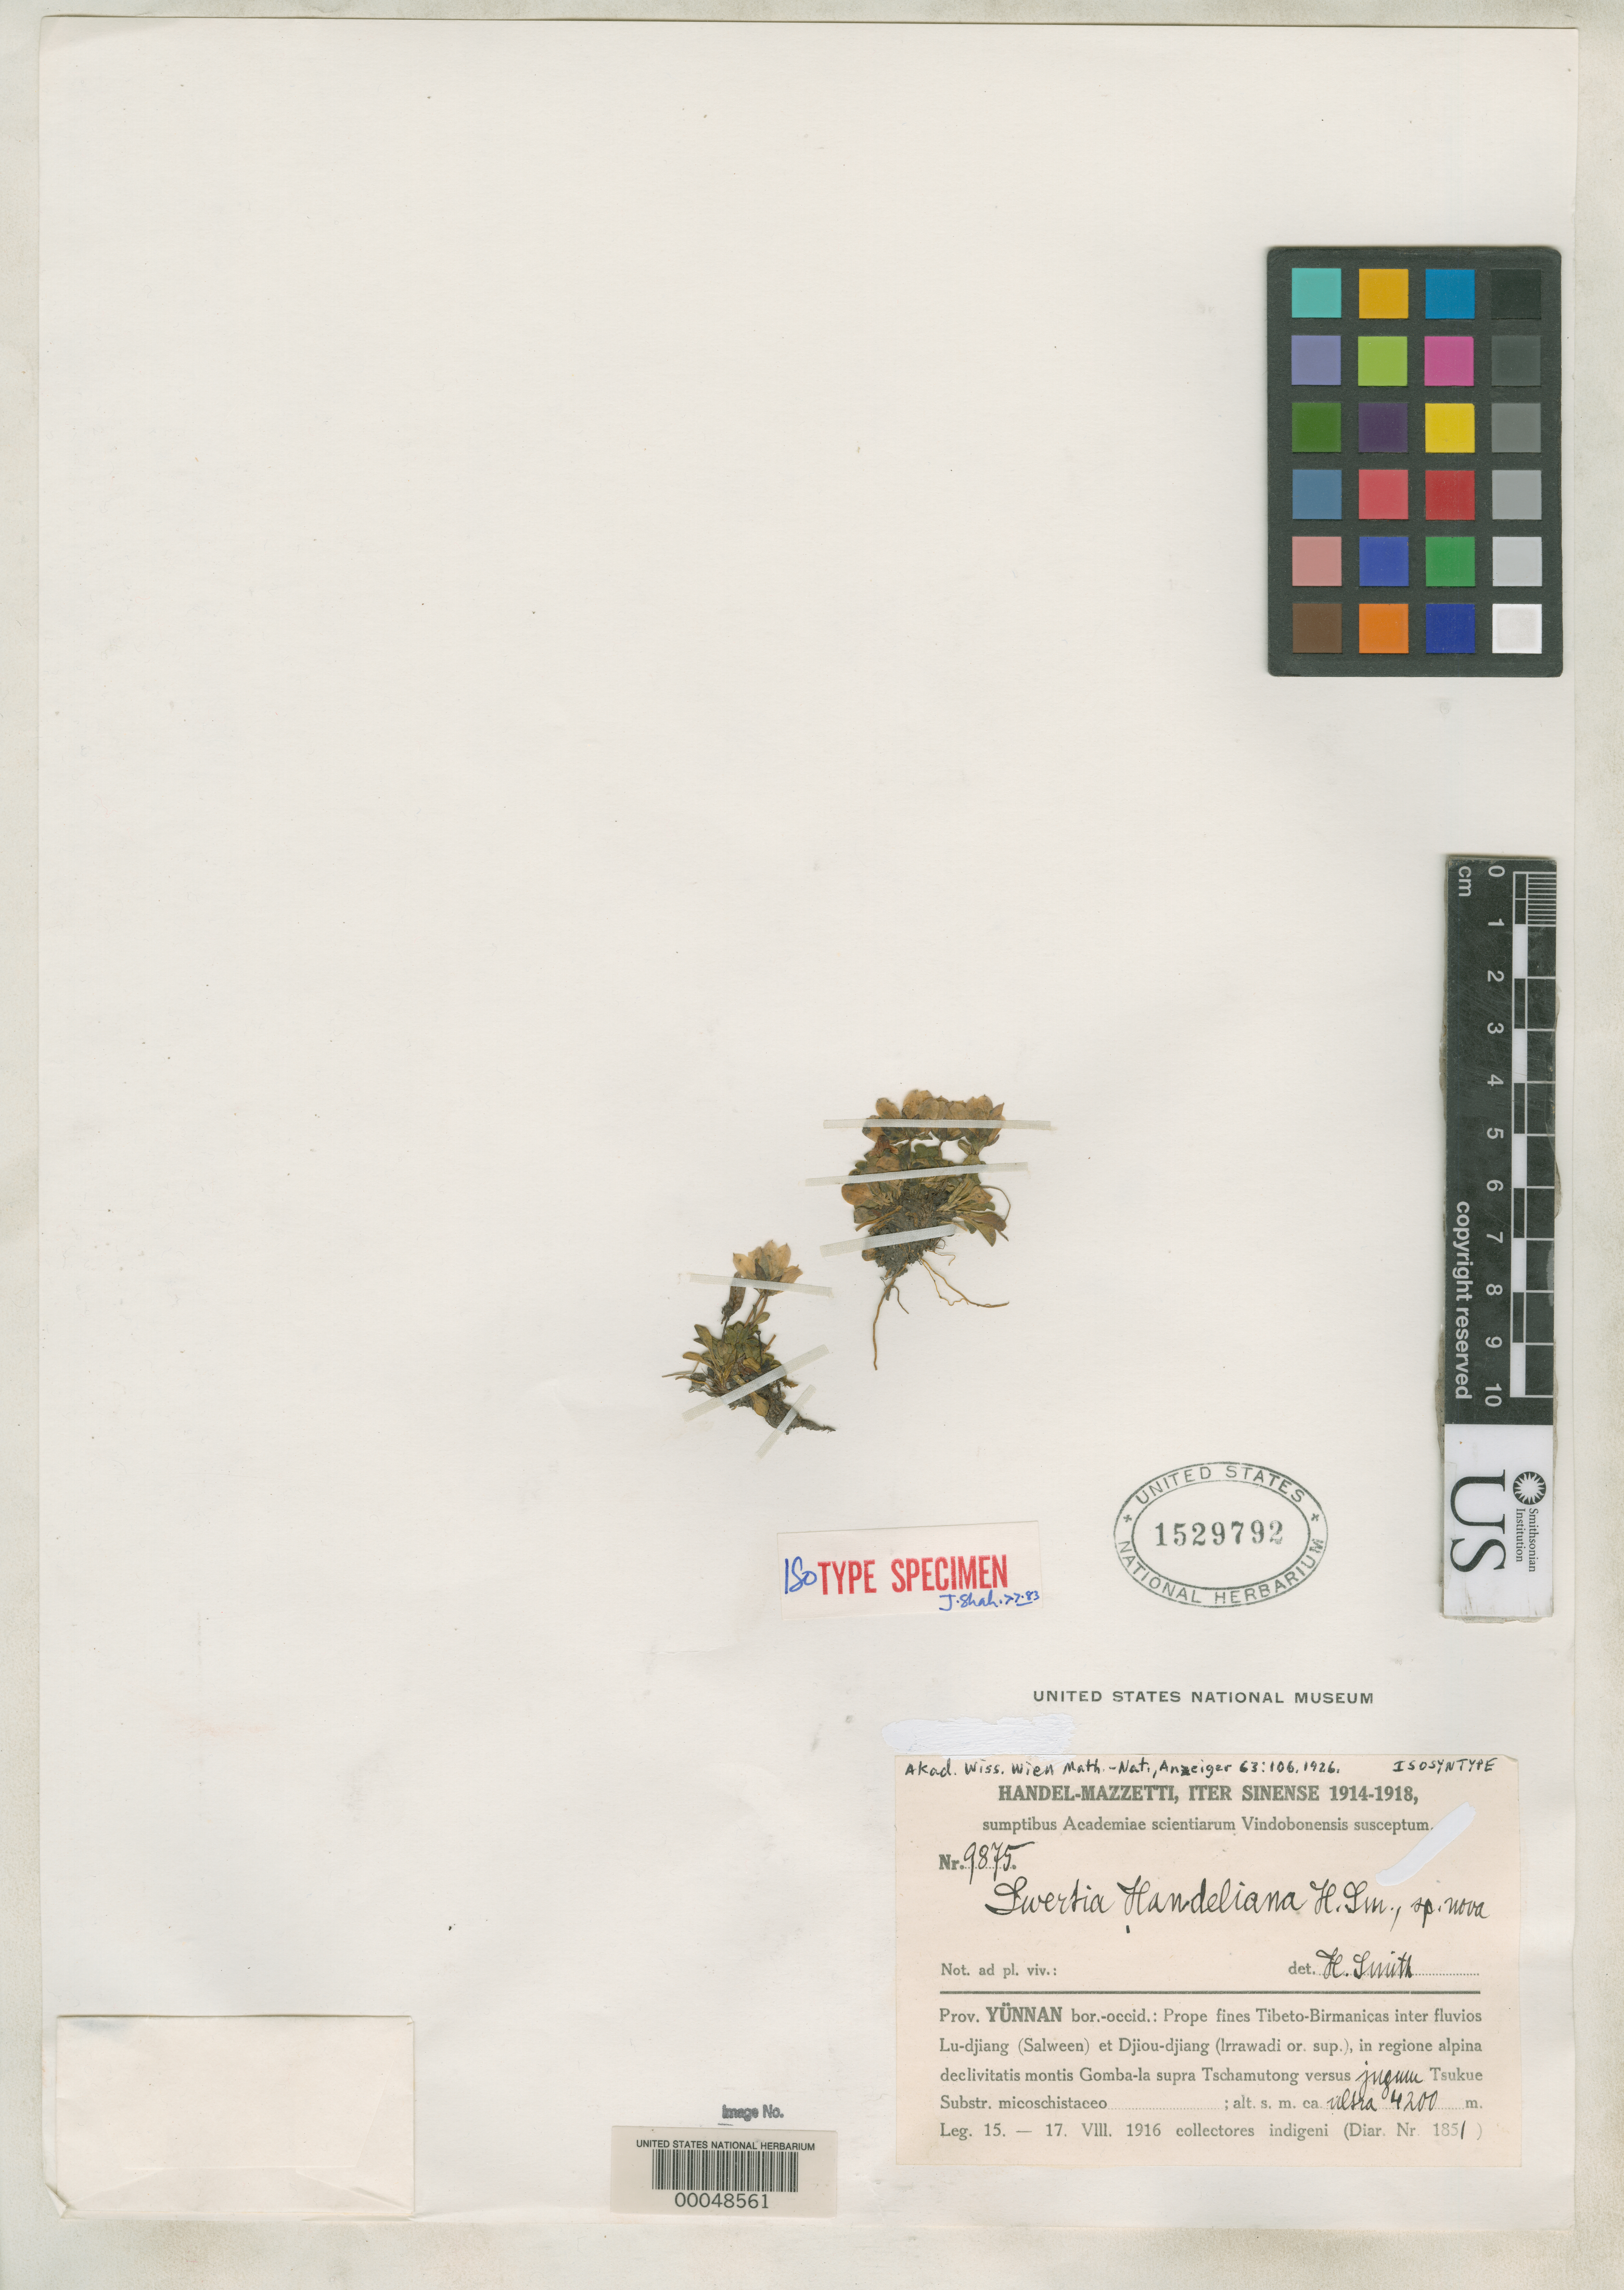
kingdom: Plantae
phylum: Tracheophyta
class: Magnoliopsida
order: Gentianales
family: Gentianaceae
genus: Swertia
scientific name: Swertia handeliana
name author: Harry Sm.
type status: Isotype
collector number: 9875 Handel-Mazzetti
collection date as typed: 15 Aug 1916 to 17 Aug 1916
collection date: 1916-08-15/1916-08-17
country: China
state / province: Yunnan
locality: Near the Tibet-Burma border between the Salween and Irrawaddy rivers.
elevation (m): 4200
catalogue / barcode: US 1529792